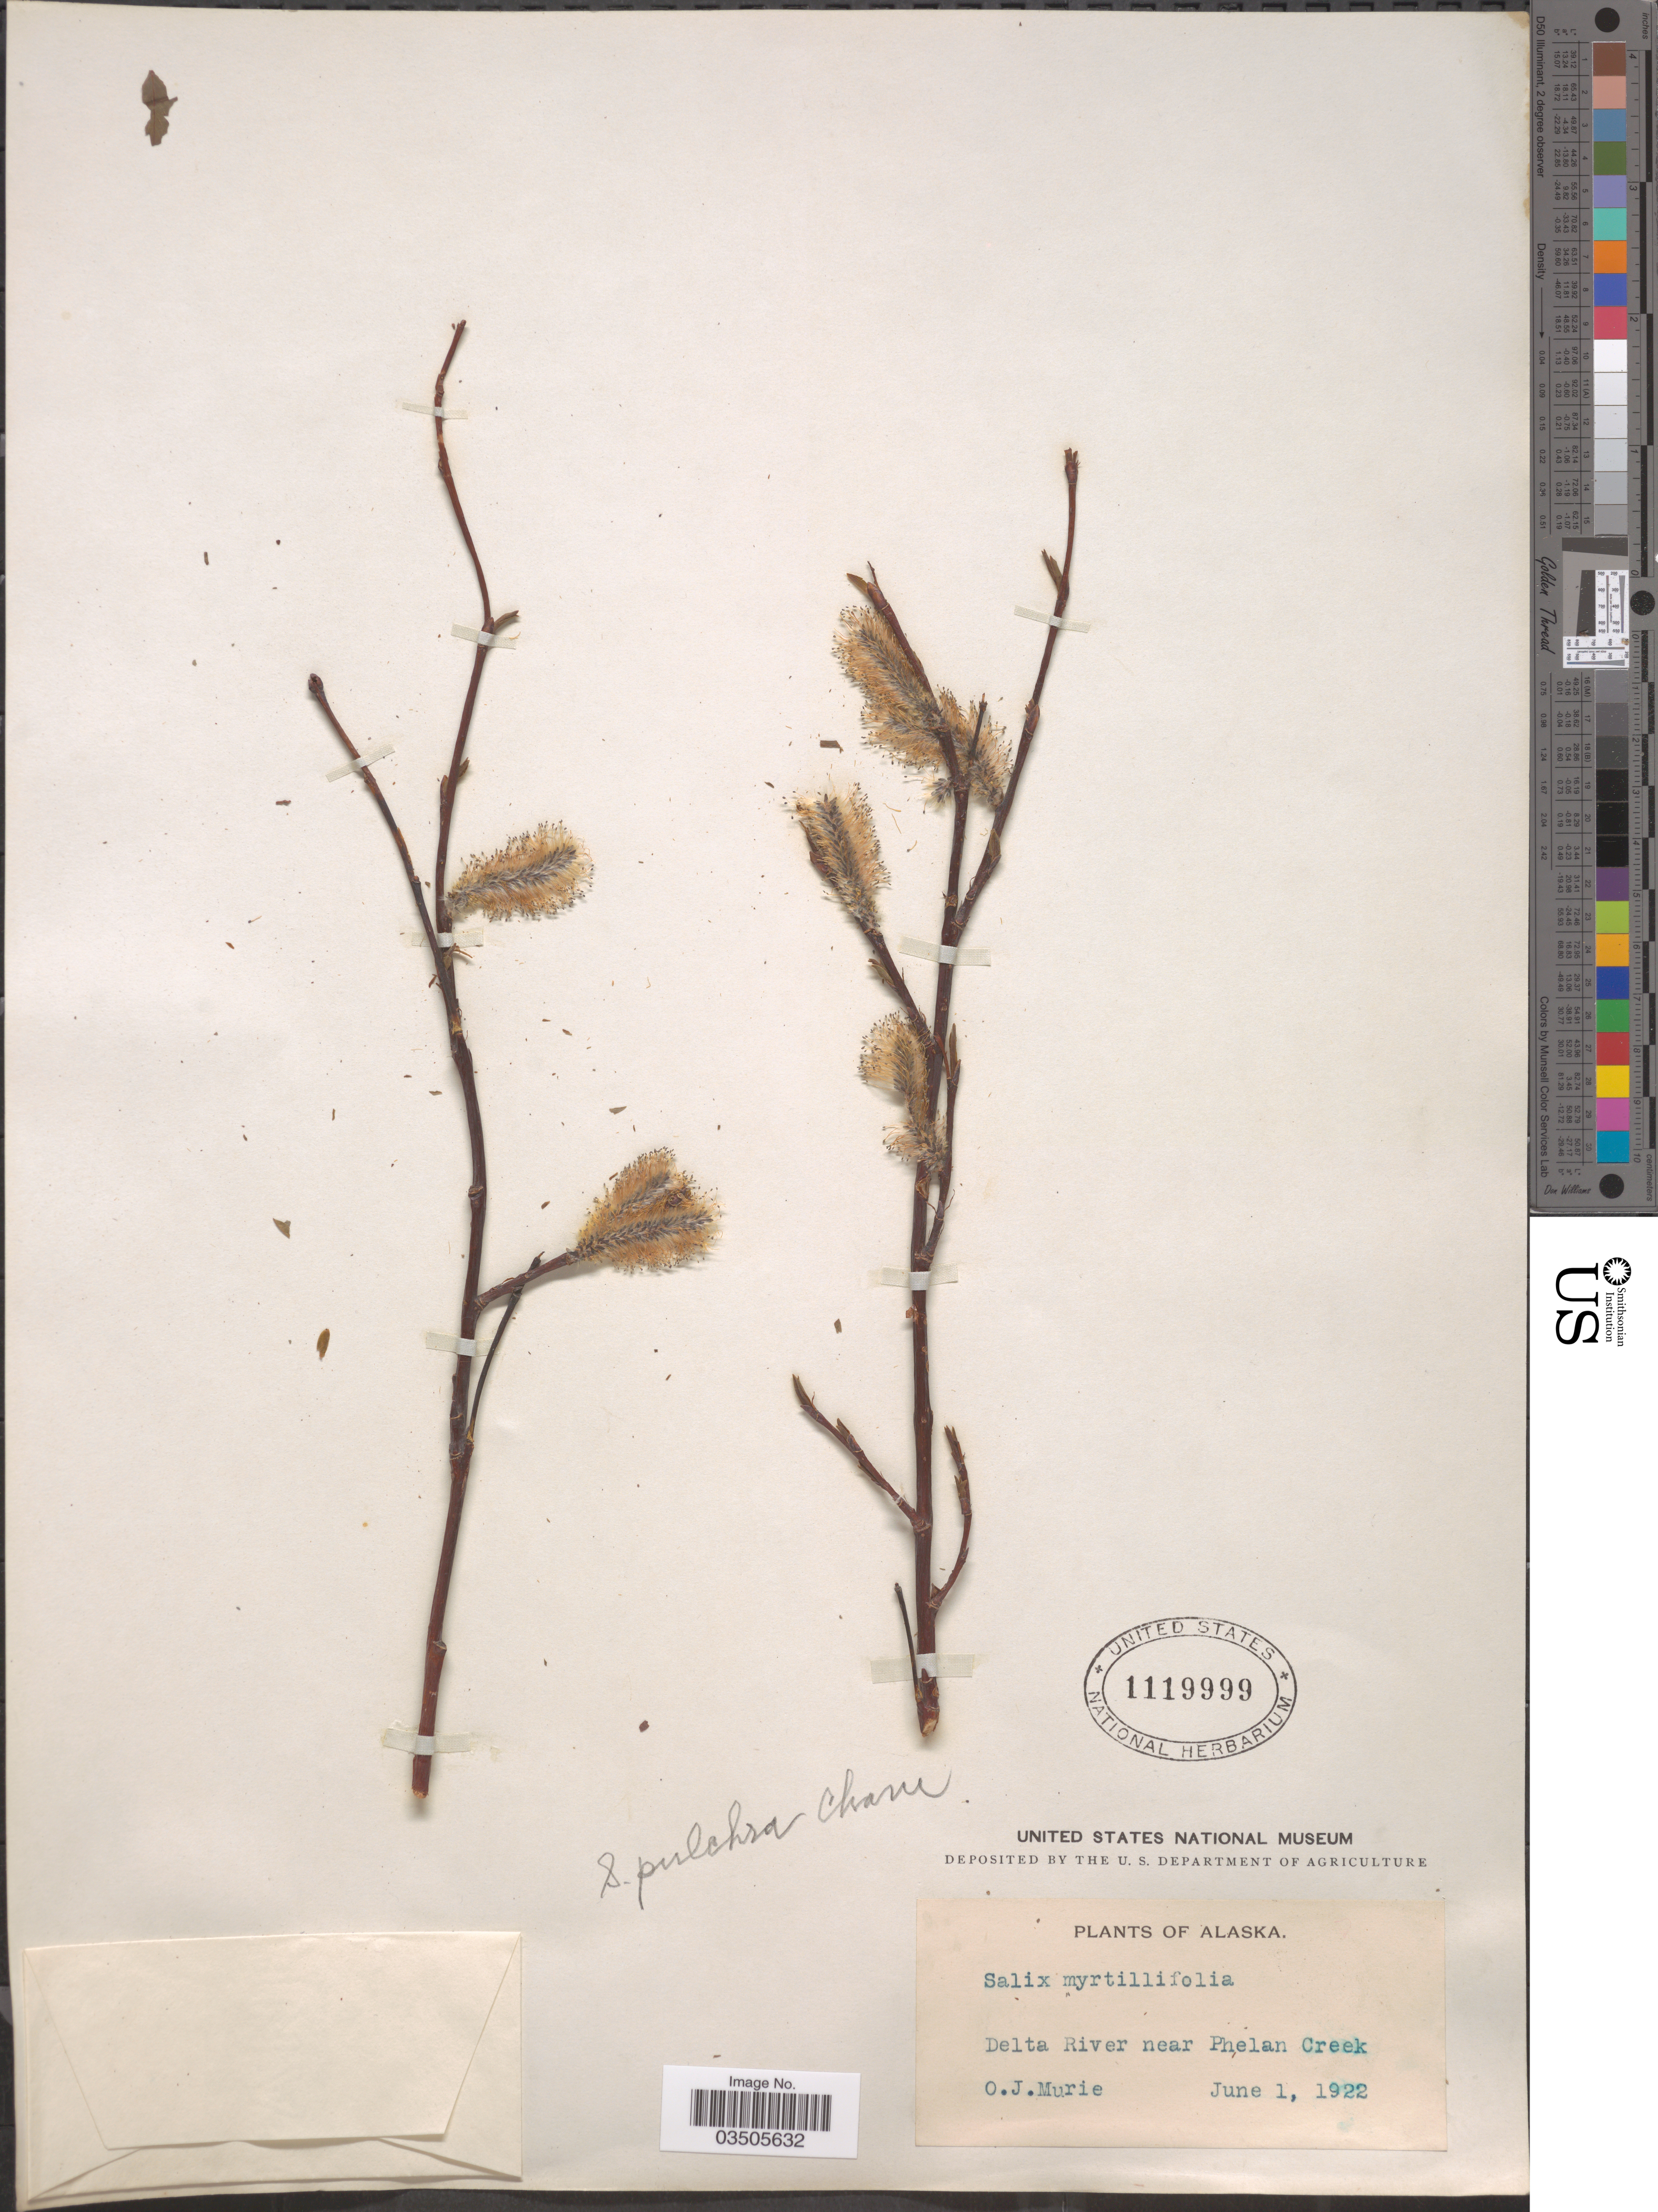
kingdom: Plantae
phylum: Tracheophyta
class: Magnoliopsida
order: Malpighiales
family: Salicaceae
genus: Salix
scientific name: Salix pulchra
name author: Cham.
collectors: O. Murie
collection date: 1922-06-01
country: United States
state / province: Alaska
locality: Delta River near Phelan Creek.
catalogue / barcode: US 1119999